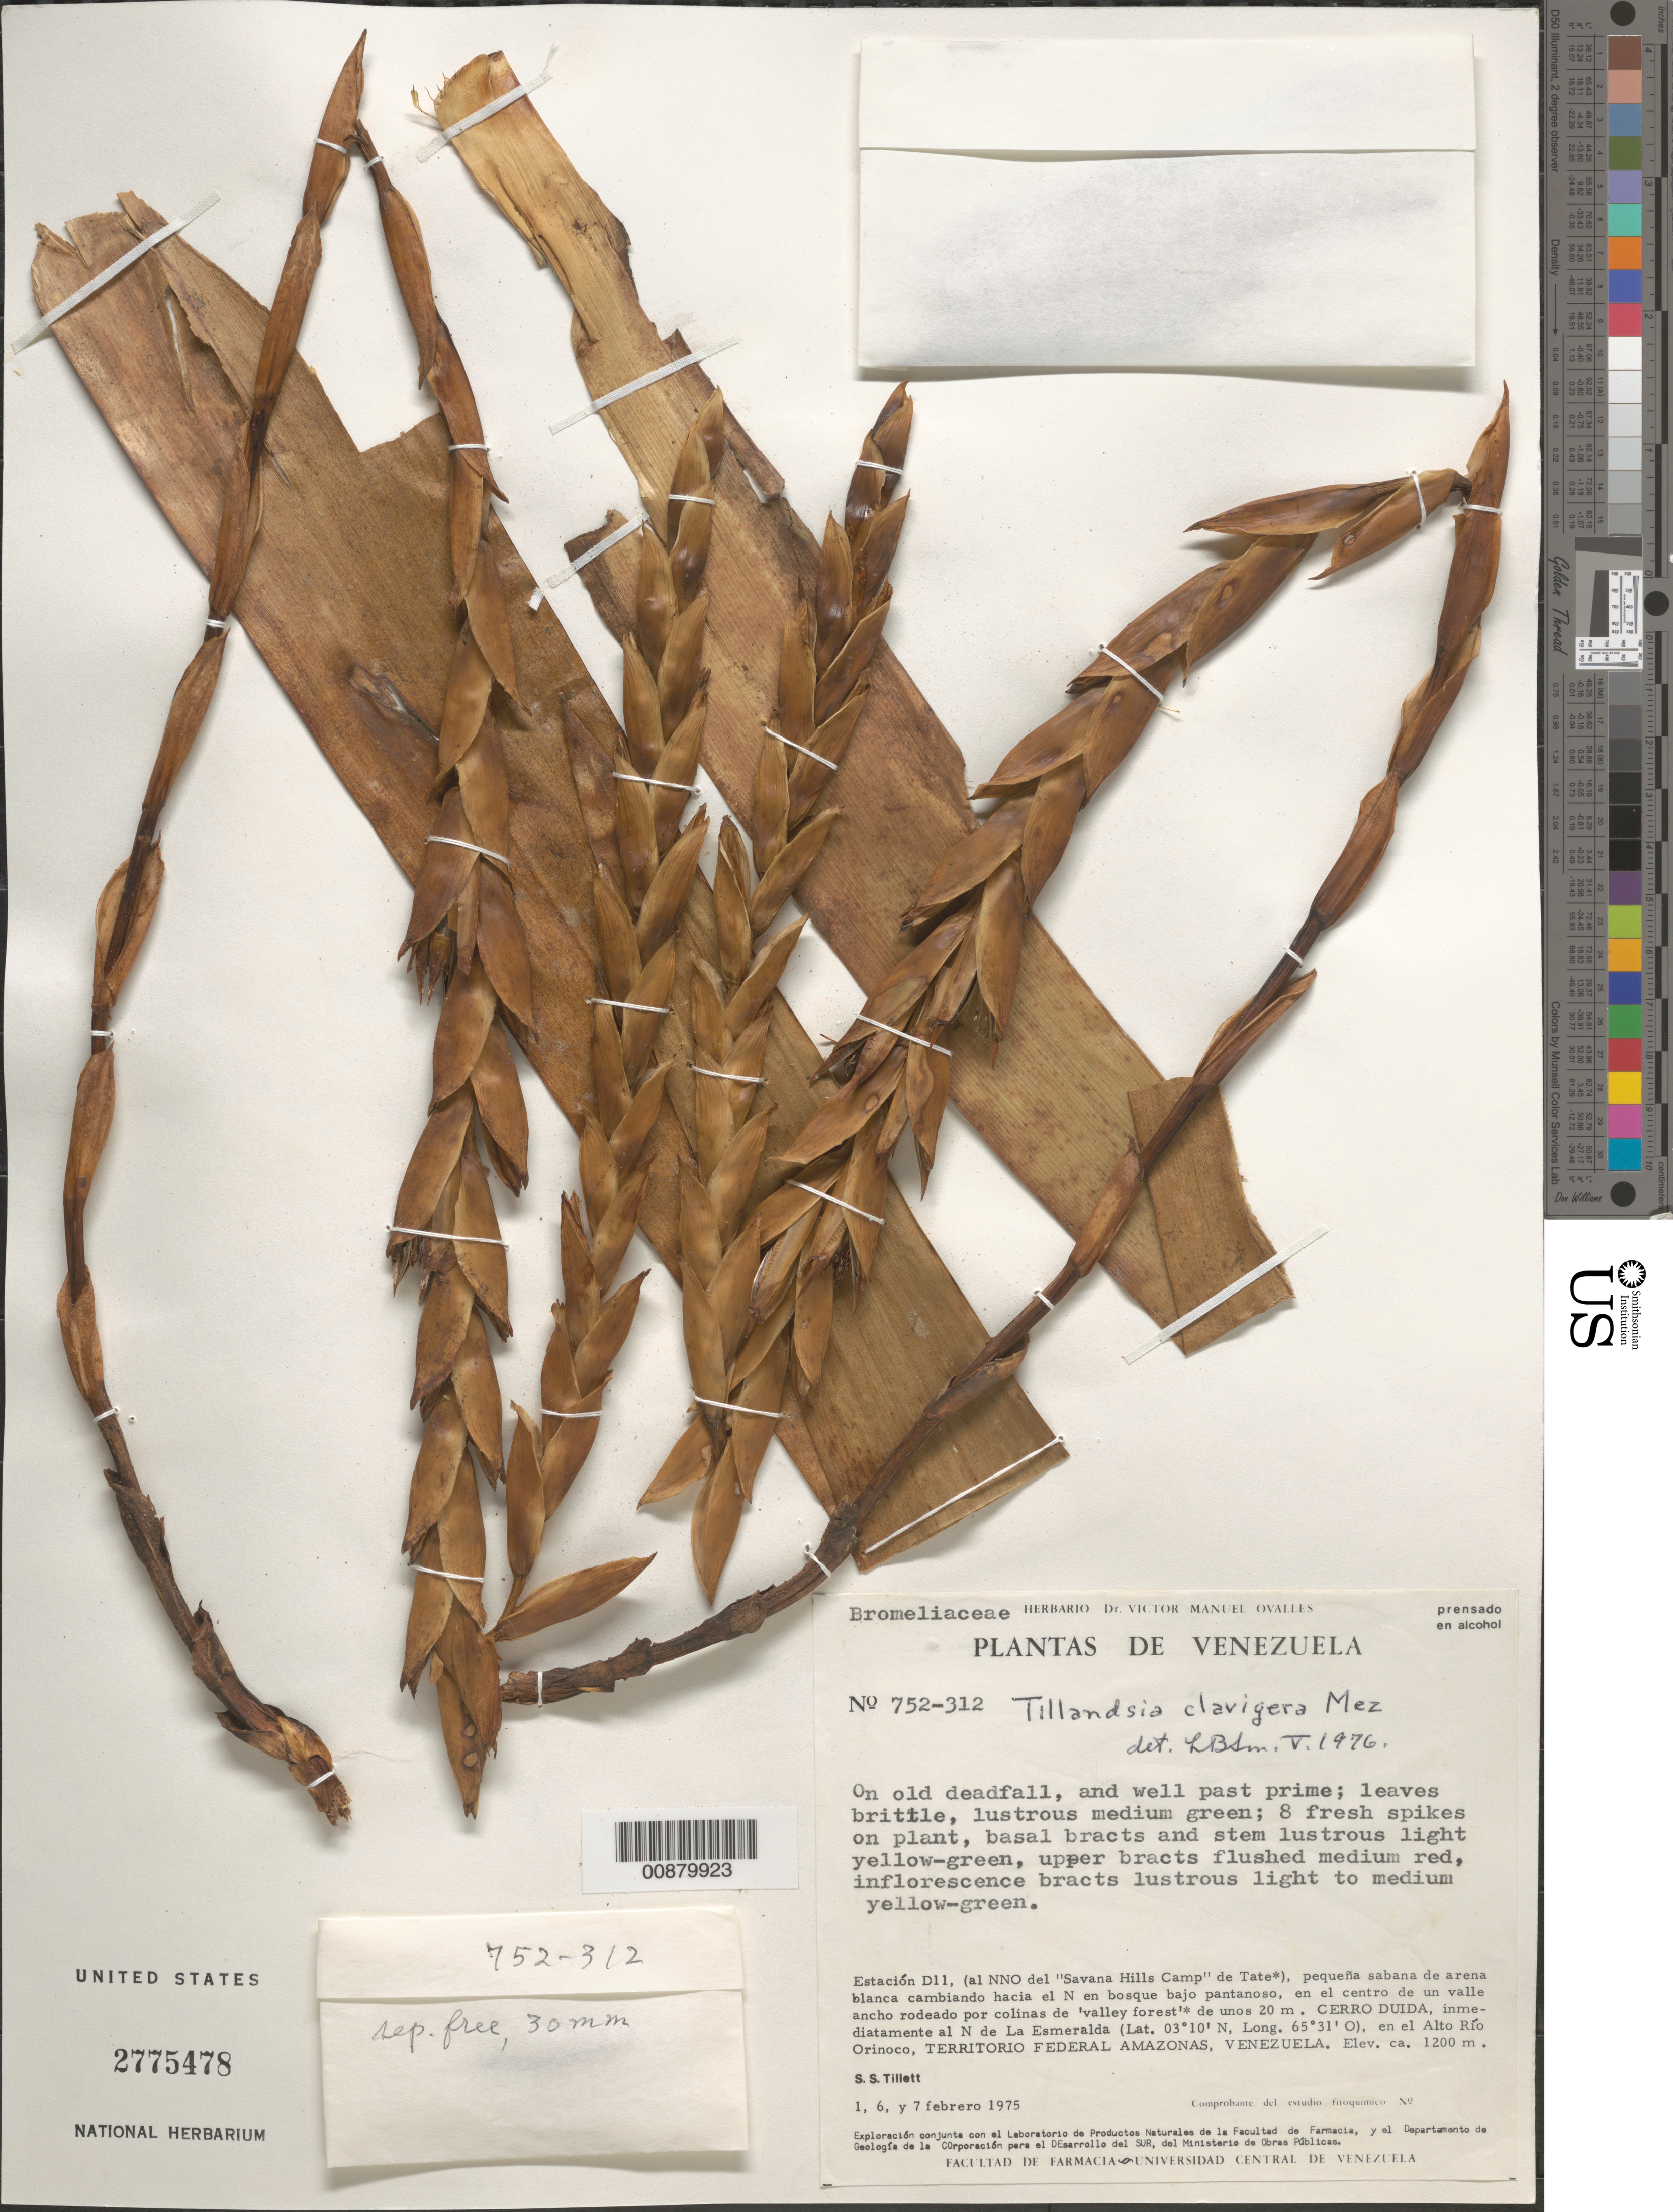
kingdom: Plantae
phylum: Tracheophyta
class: Liliopsida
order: Poales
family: Bromeliaceae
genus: Tillandsia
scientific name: Tillandsia clavigera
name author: Mez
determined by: Smith, Lyman B., (US), NMNH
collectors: S. S. Tillett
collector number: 752 312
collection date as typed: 1-Feb-75 to 7-Feb-75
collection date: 1975-02-01/1975-02-07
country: Venezuela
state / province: Amazonas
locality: Cerro Duida, N de La Esmeralda, en el Alto Rio OrinocoEstacion D11 (al NNO del "Savana Hills Camp" de Tate) en el centro de un valle ancho rodeado por colinas de 'valley forest' de unos 20m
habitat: Pequena sabana de arena blanca cambiando hacia el N en bosque bajo pantanoso; on old deadfall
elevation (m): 1200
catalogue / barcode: US 2775478